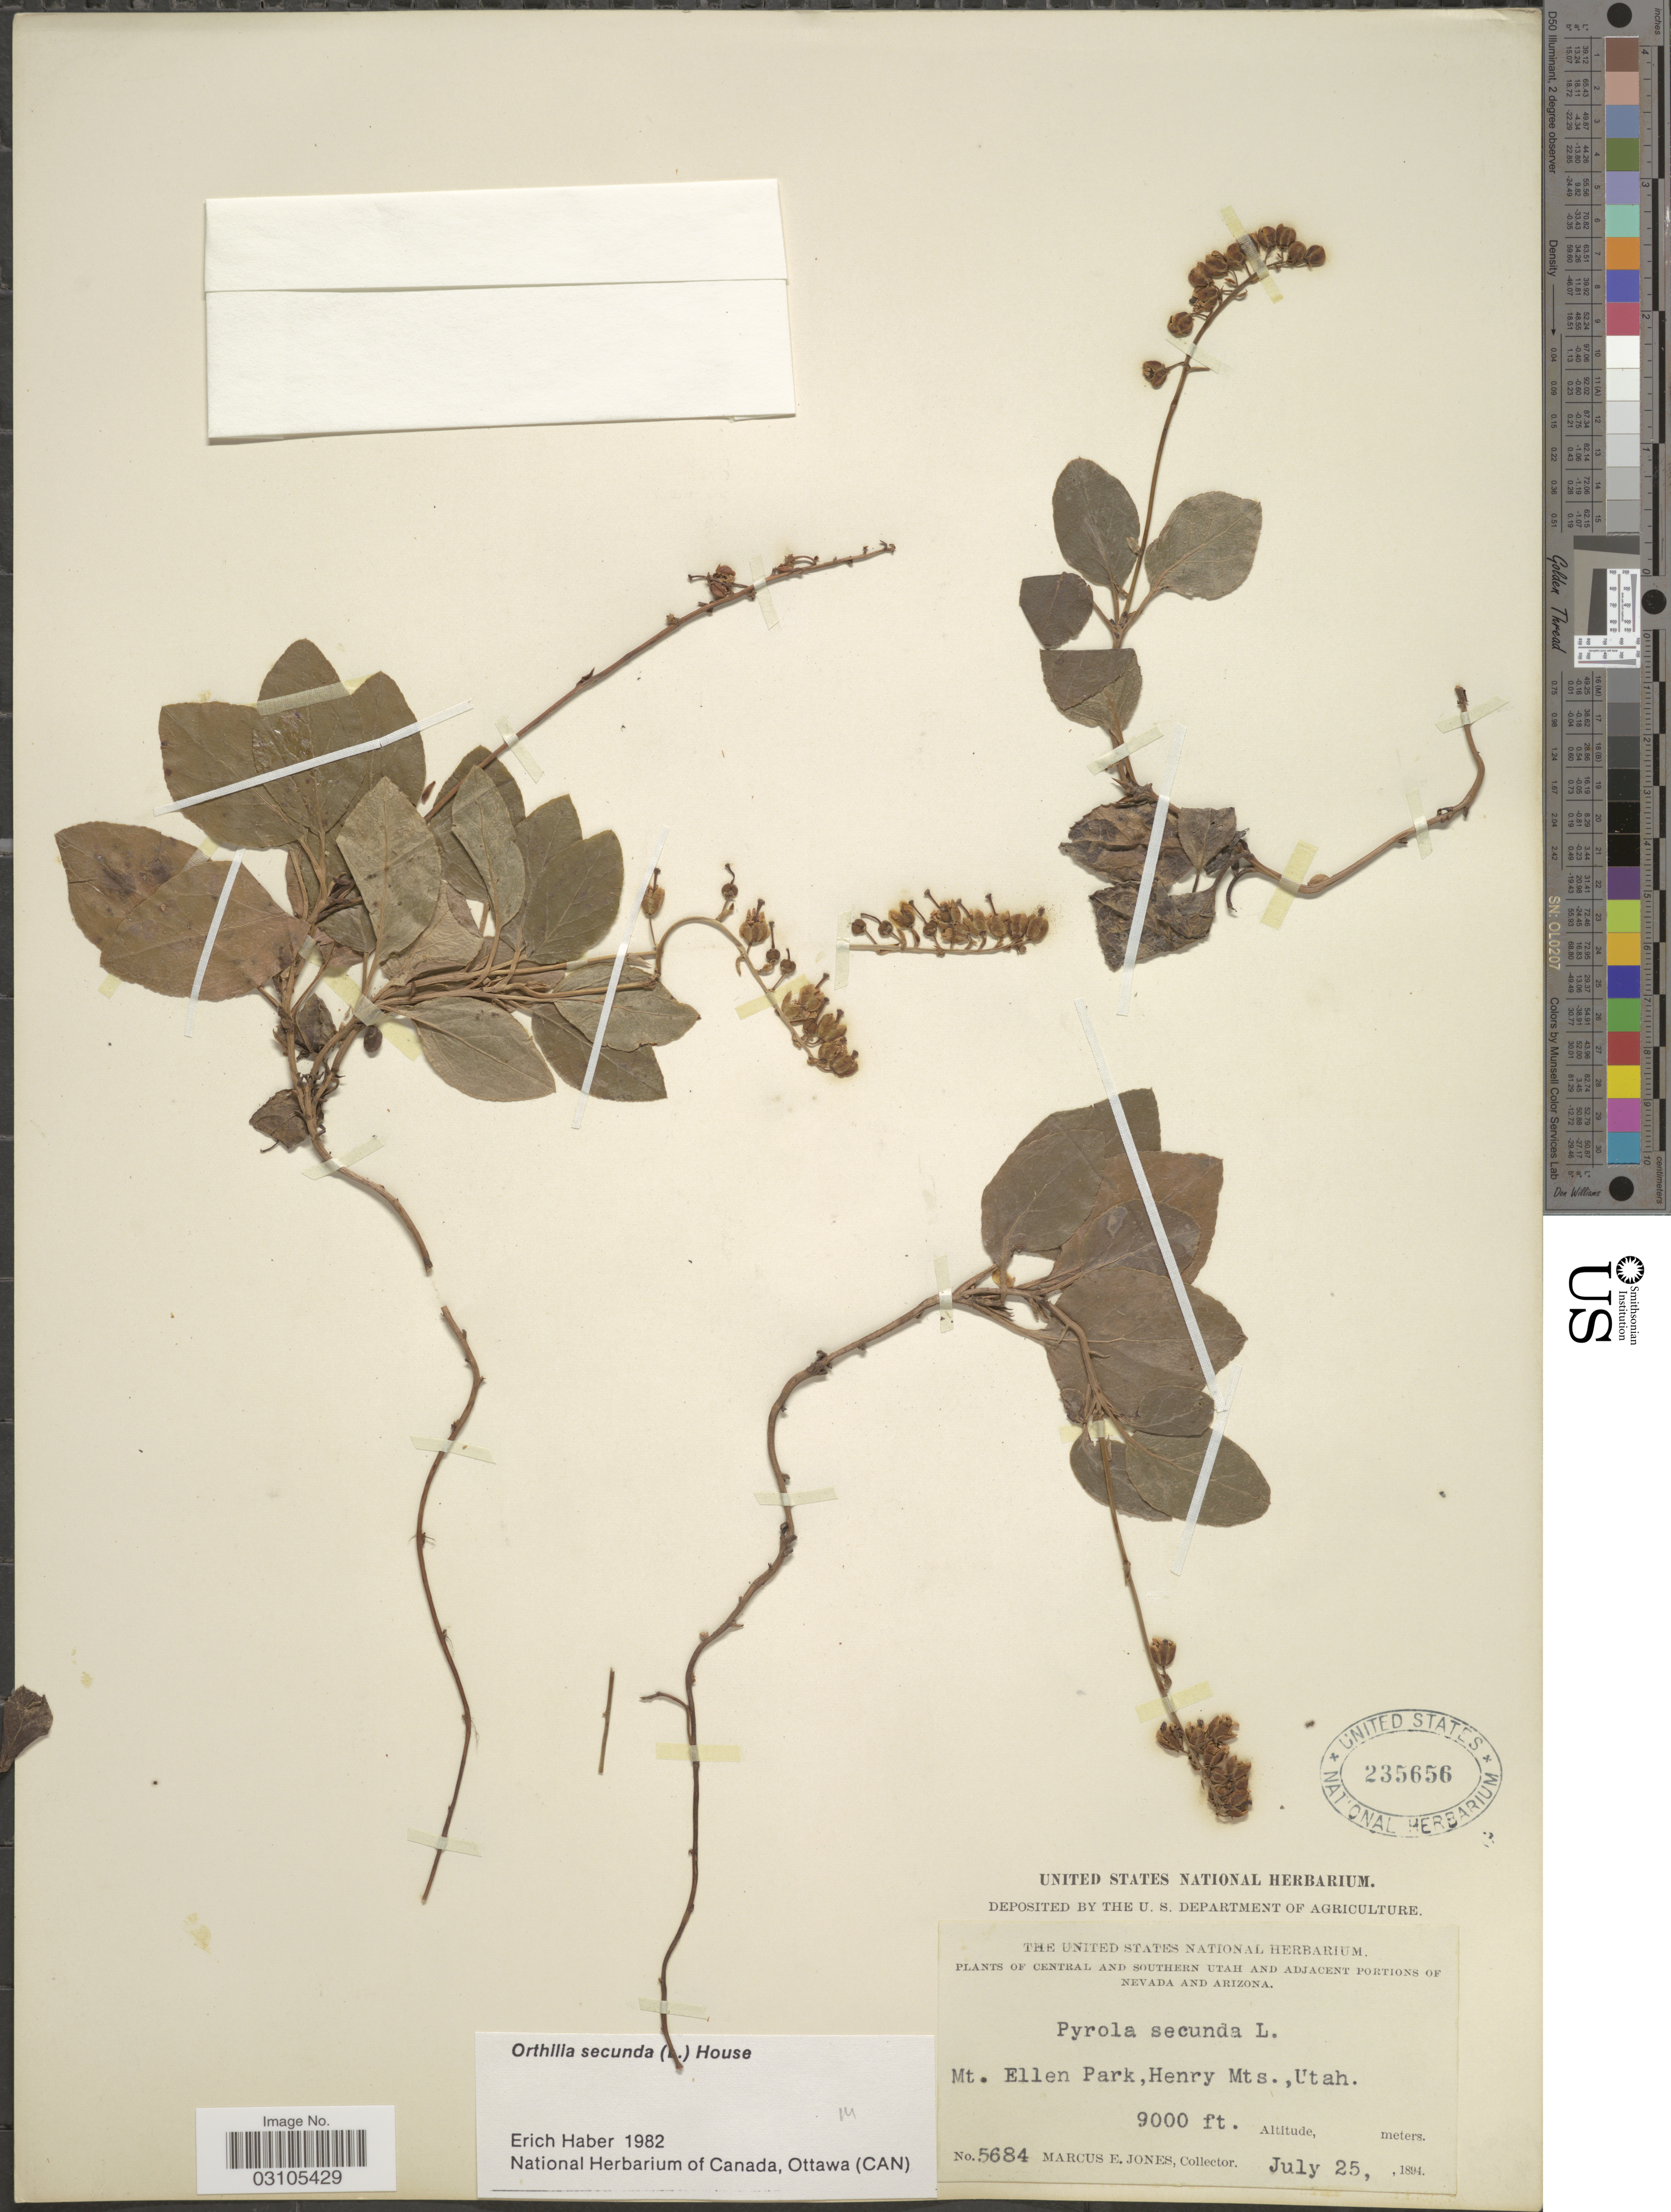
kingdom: Plantae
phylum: Tracheophyta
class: Magnoliopsida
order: Ericales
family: Ericaceae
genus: Orthilia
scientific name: Orthilia secunda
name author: (L.) House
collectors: M. E. Jones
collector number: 5684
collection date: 1894-07-25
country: United States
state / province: Utah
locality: Central and Southern Utah. Mt. Ellen Park, Henry Mts.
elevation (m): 2743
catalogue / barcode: US 235656